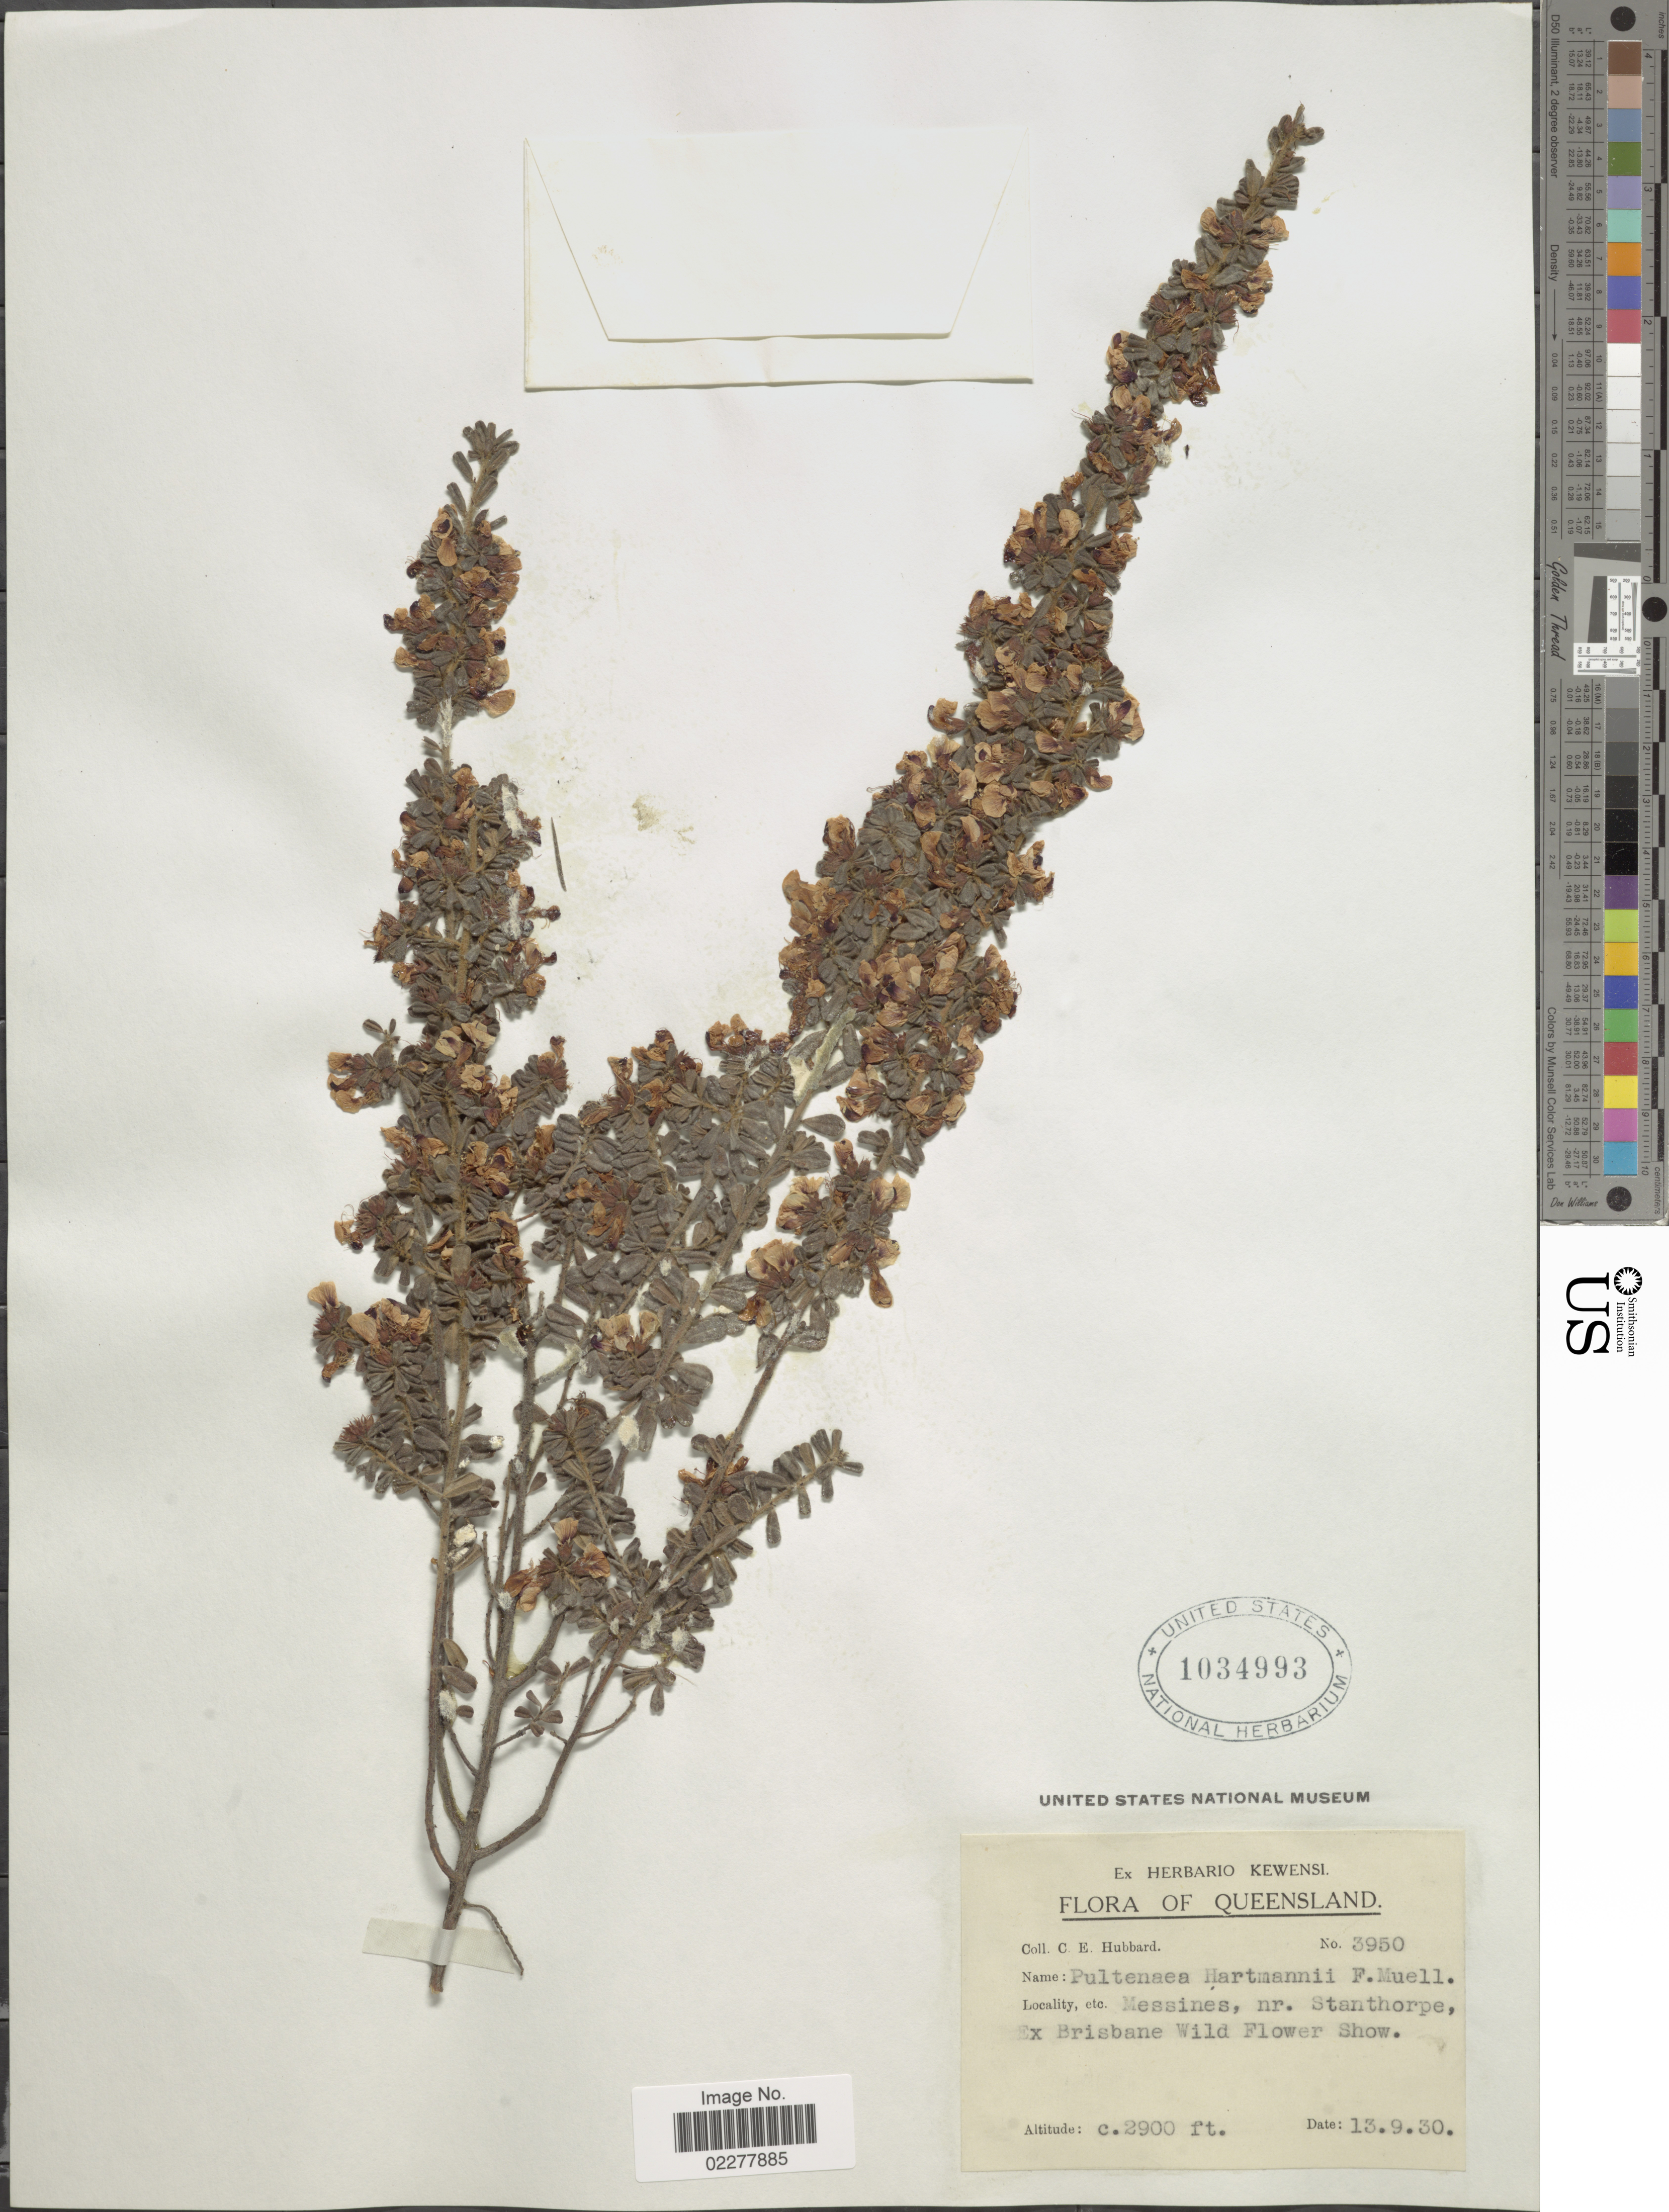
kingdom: Plantae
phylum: Tracheophyta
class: Magnoliopsida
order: Fabales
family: Fabaceae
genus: Pultenaea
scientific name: Pultenaea hartmannii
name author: F. Muell.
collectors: C. E. Hubbard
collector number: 3950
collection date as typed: Transcribed d/m/y: 13/9/30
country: Australia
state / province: Queensland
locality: Messines, nr. Stanthorpe, Ex Brisbane Wild Flower Show.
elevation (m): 884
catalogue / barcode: US 1034993